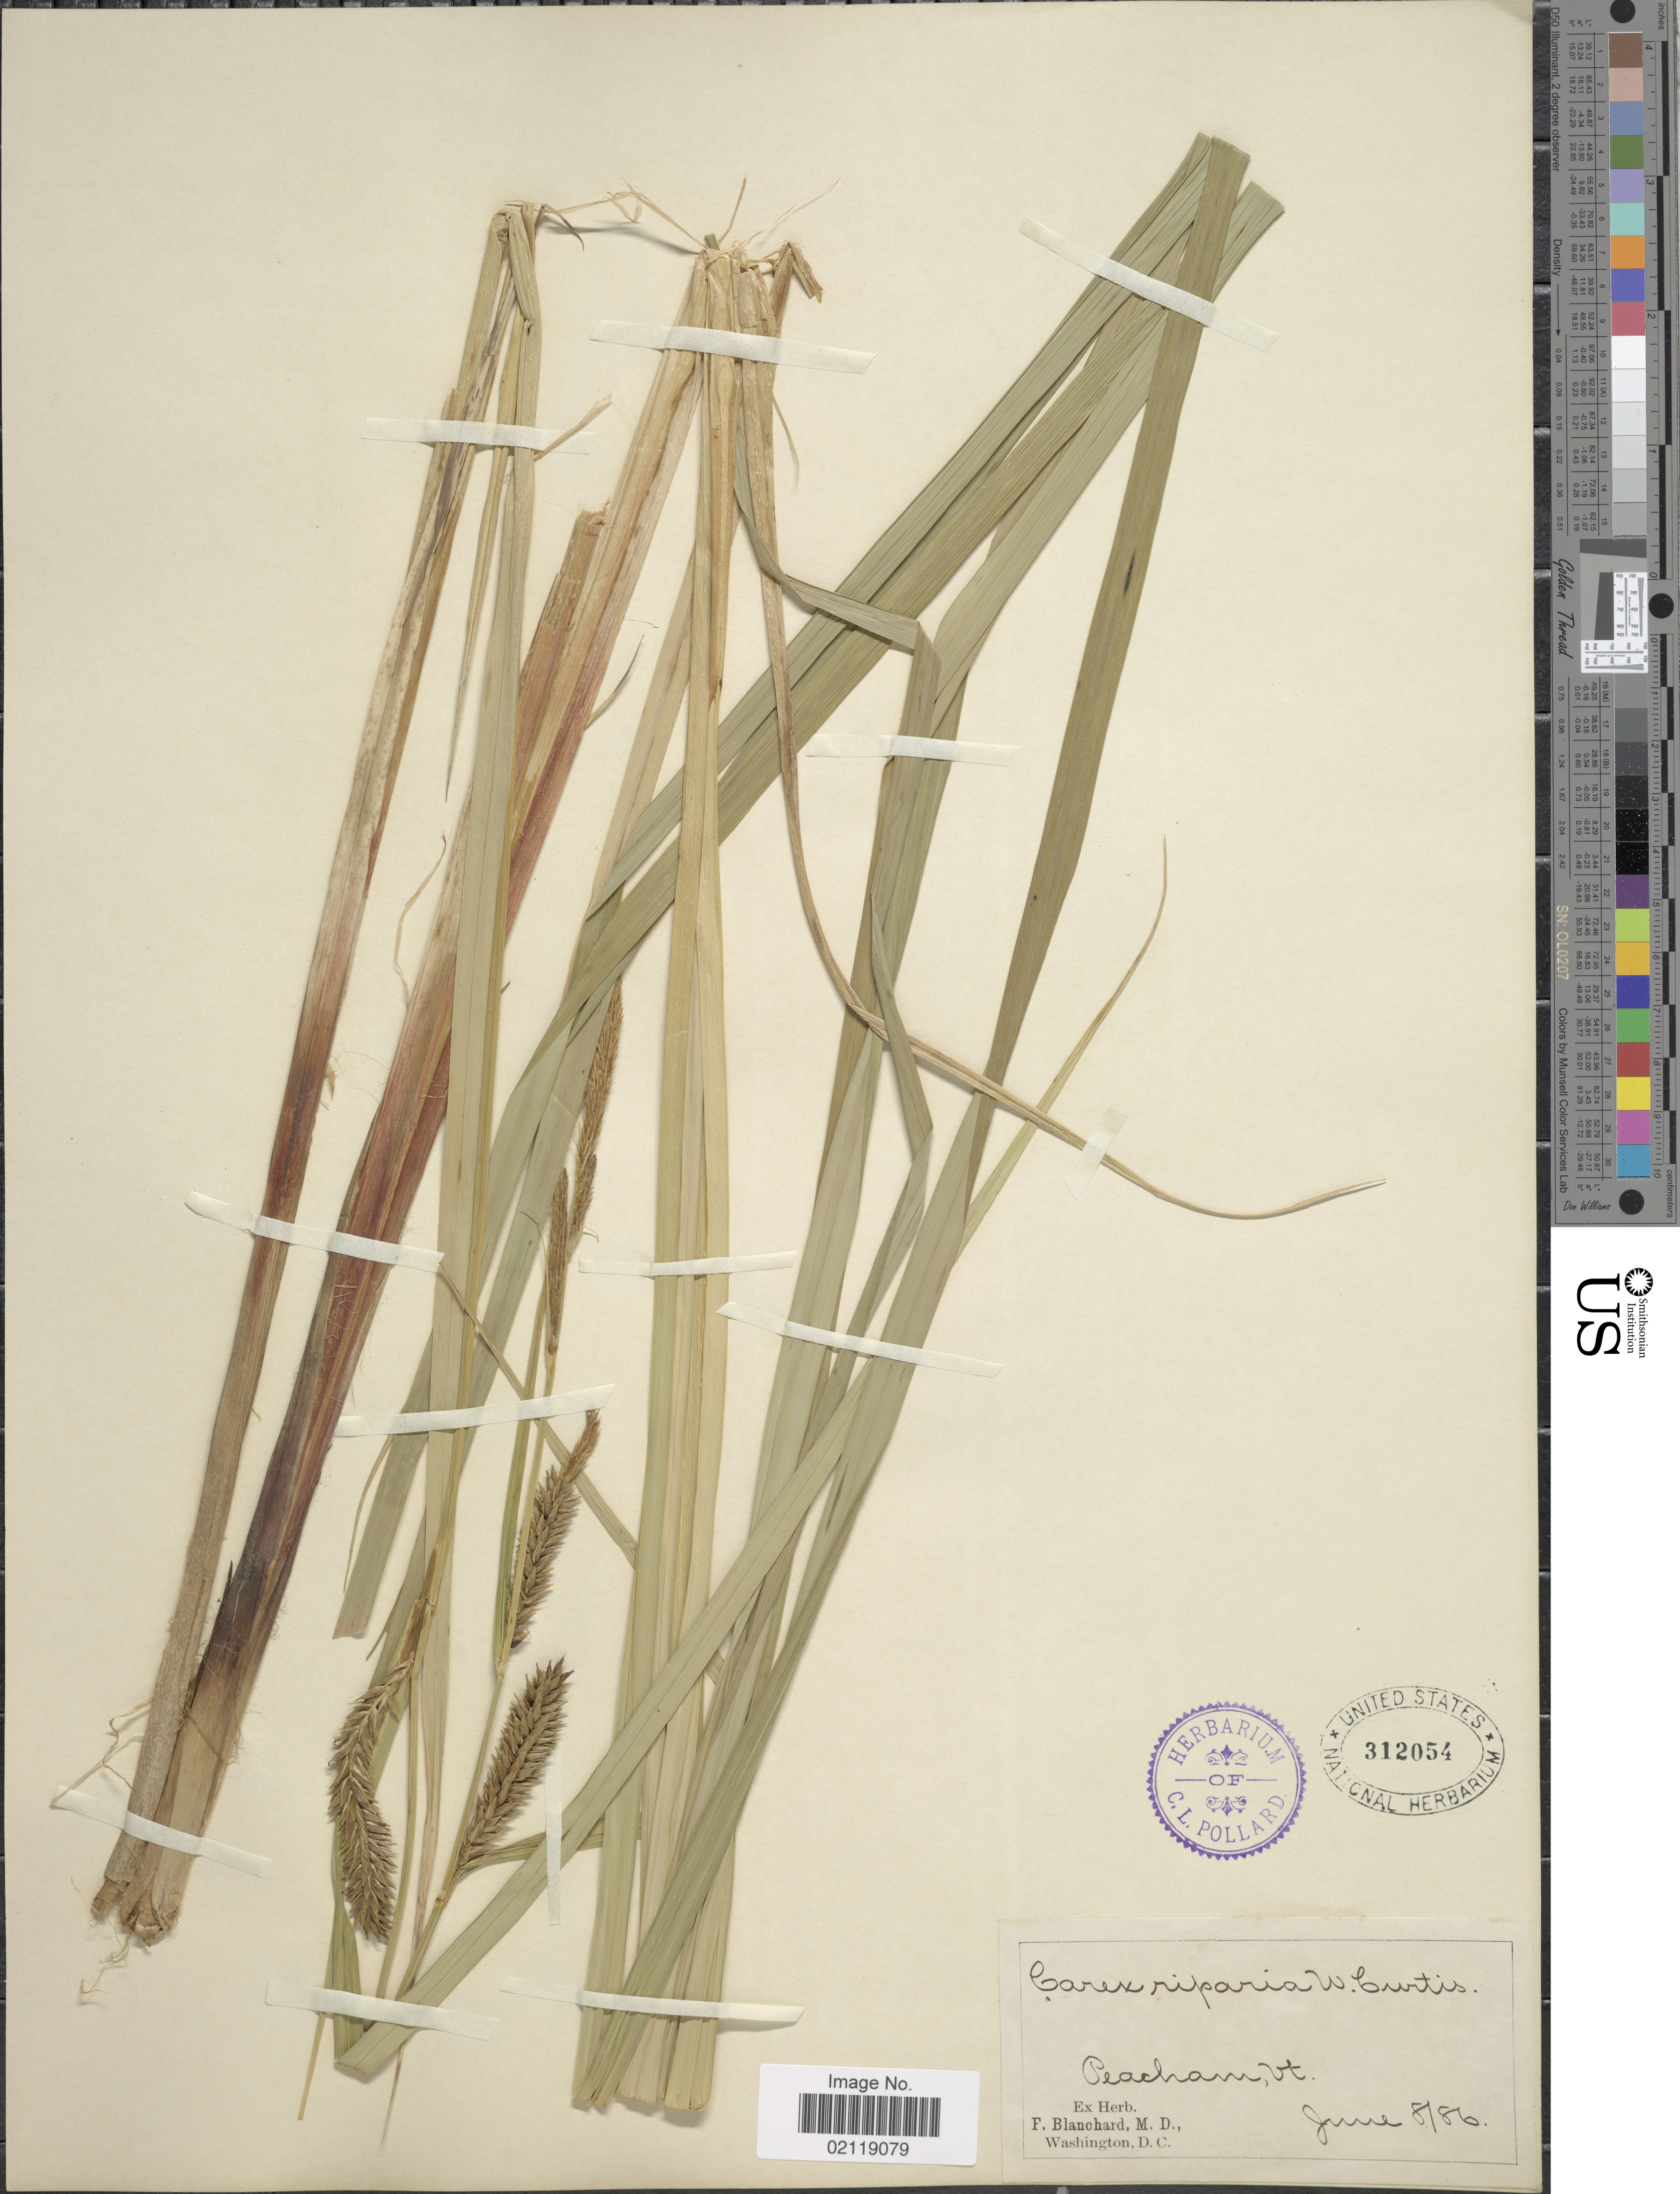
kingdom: Plantae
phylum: Tracheophyta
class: Liliopsida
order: Poales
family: Cyperaceae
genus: Carex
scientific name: Carex lacustris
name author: Willd.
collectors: ex herb. F. Blanchard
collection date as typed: Transcribed d/m/y: 8/6/86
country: United States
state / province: Vermont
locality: Peacham, Vt.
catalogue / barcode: US 312054